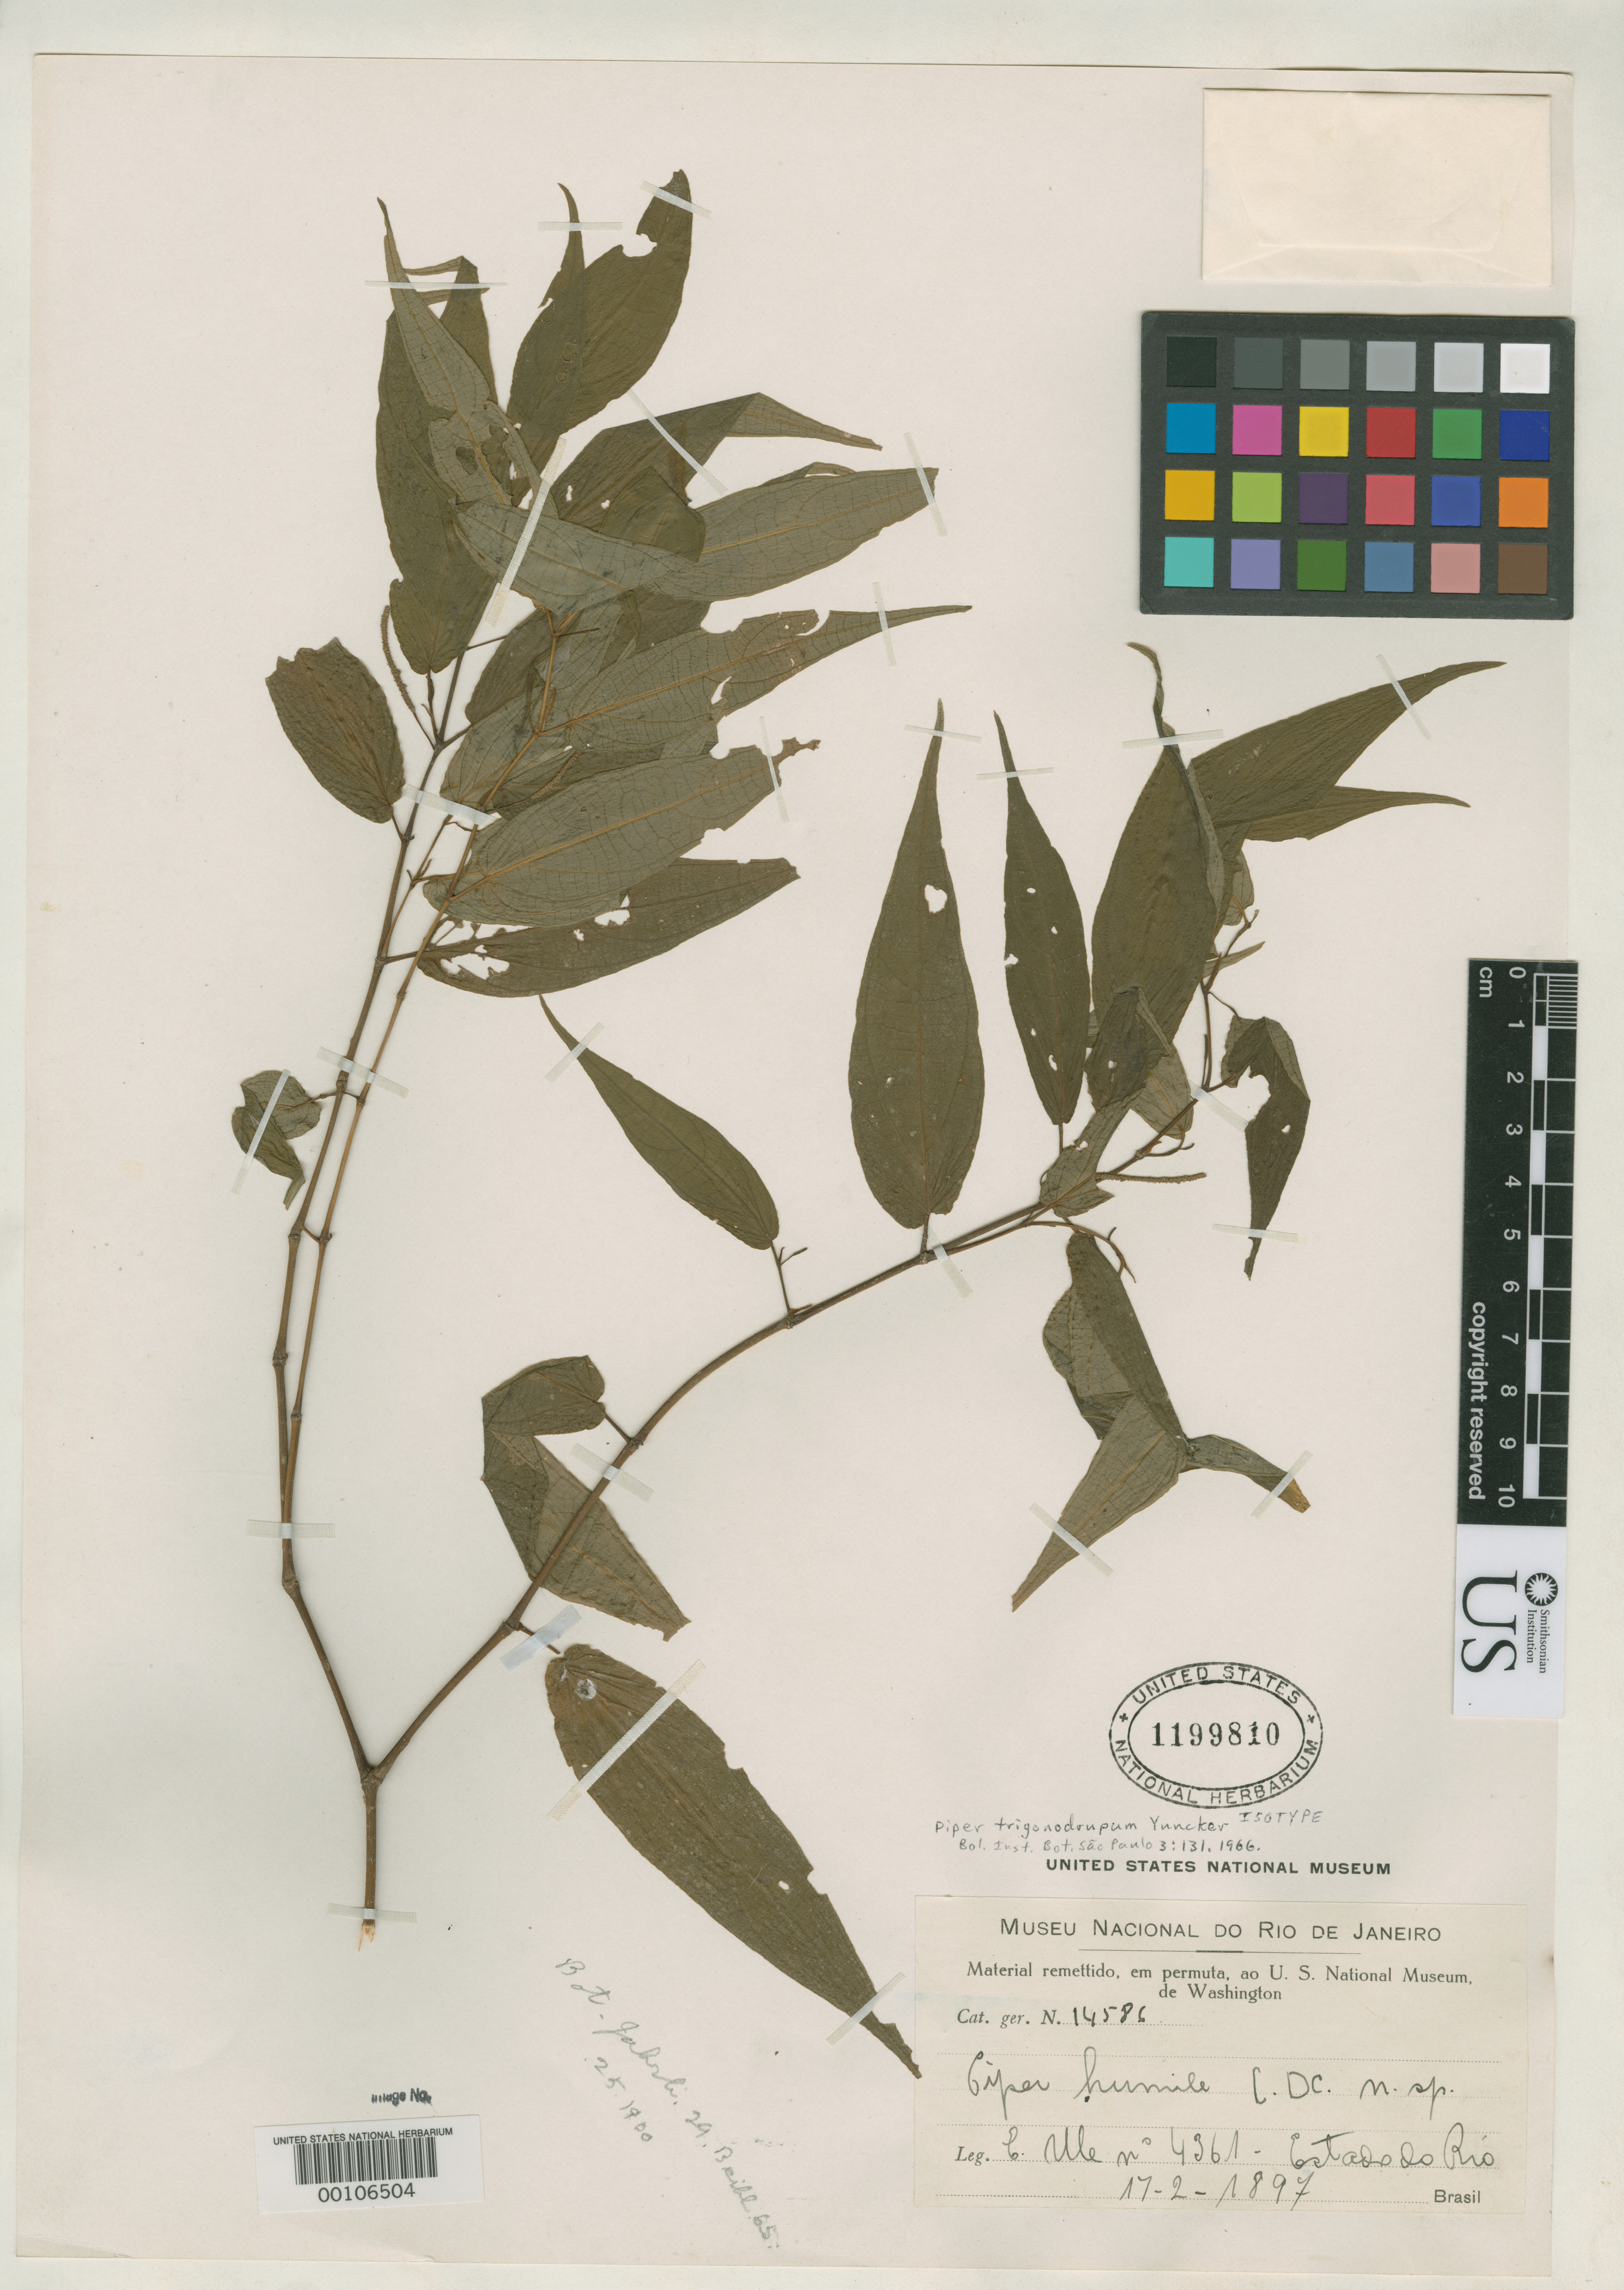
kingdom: Plantae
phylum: Tracheophyta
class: Magnoliopsida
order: Piperales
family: Piperaceae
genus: Piper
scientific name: Piper humile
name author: C. DC.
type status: Isotype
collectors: E. H. Ule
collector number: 4361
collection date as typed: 17 Feb 1897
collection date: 1897-02-17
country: Brazil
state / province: Rio de Janeiro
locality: Serra de Rica.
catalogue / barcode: US 1199810